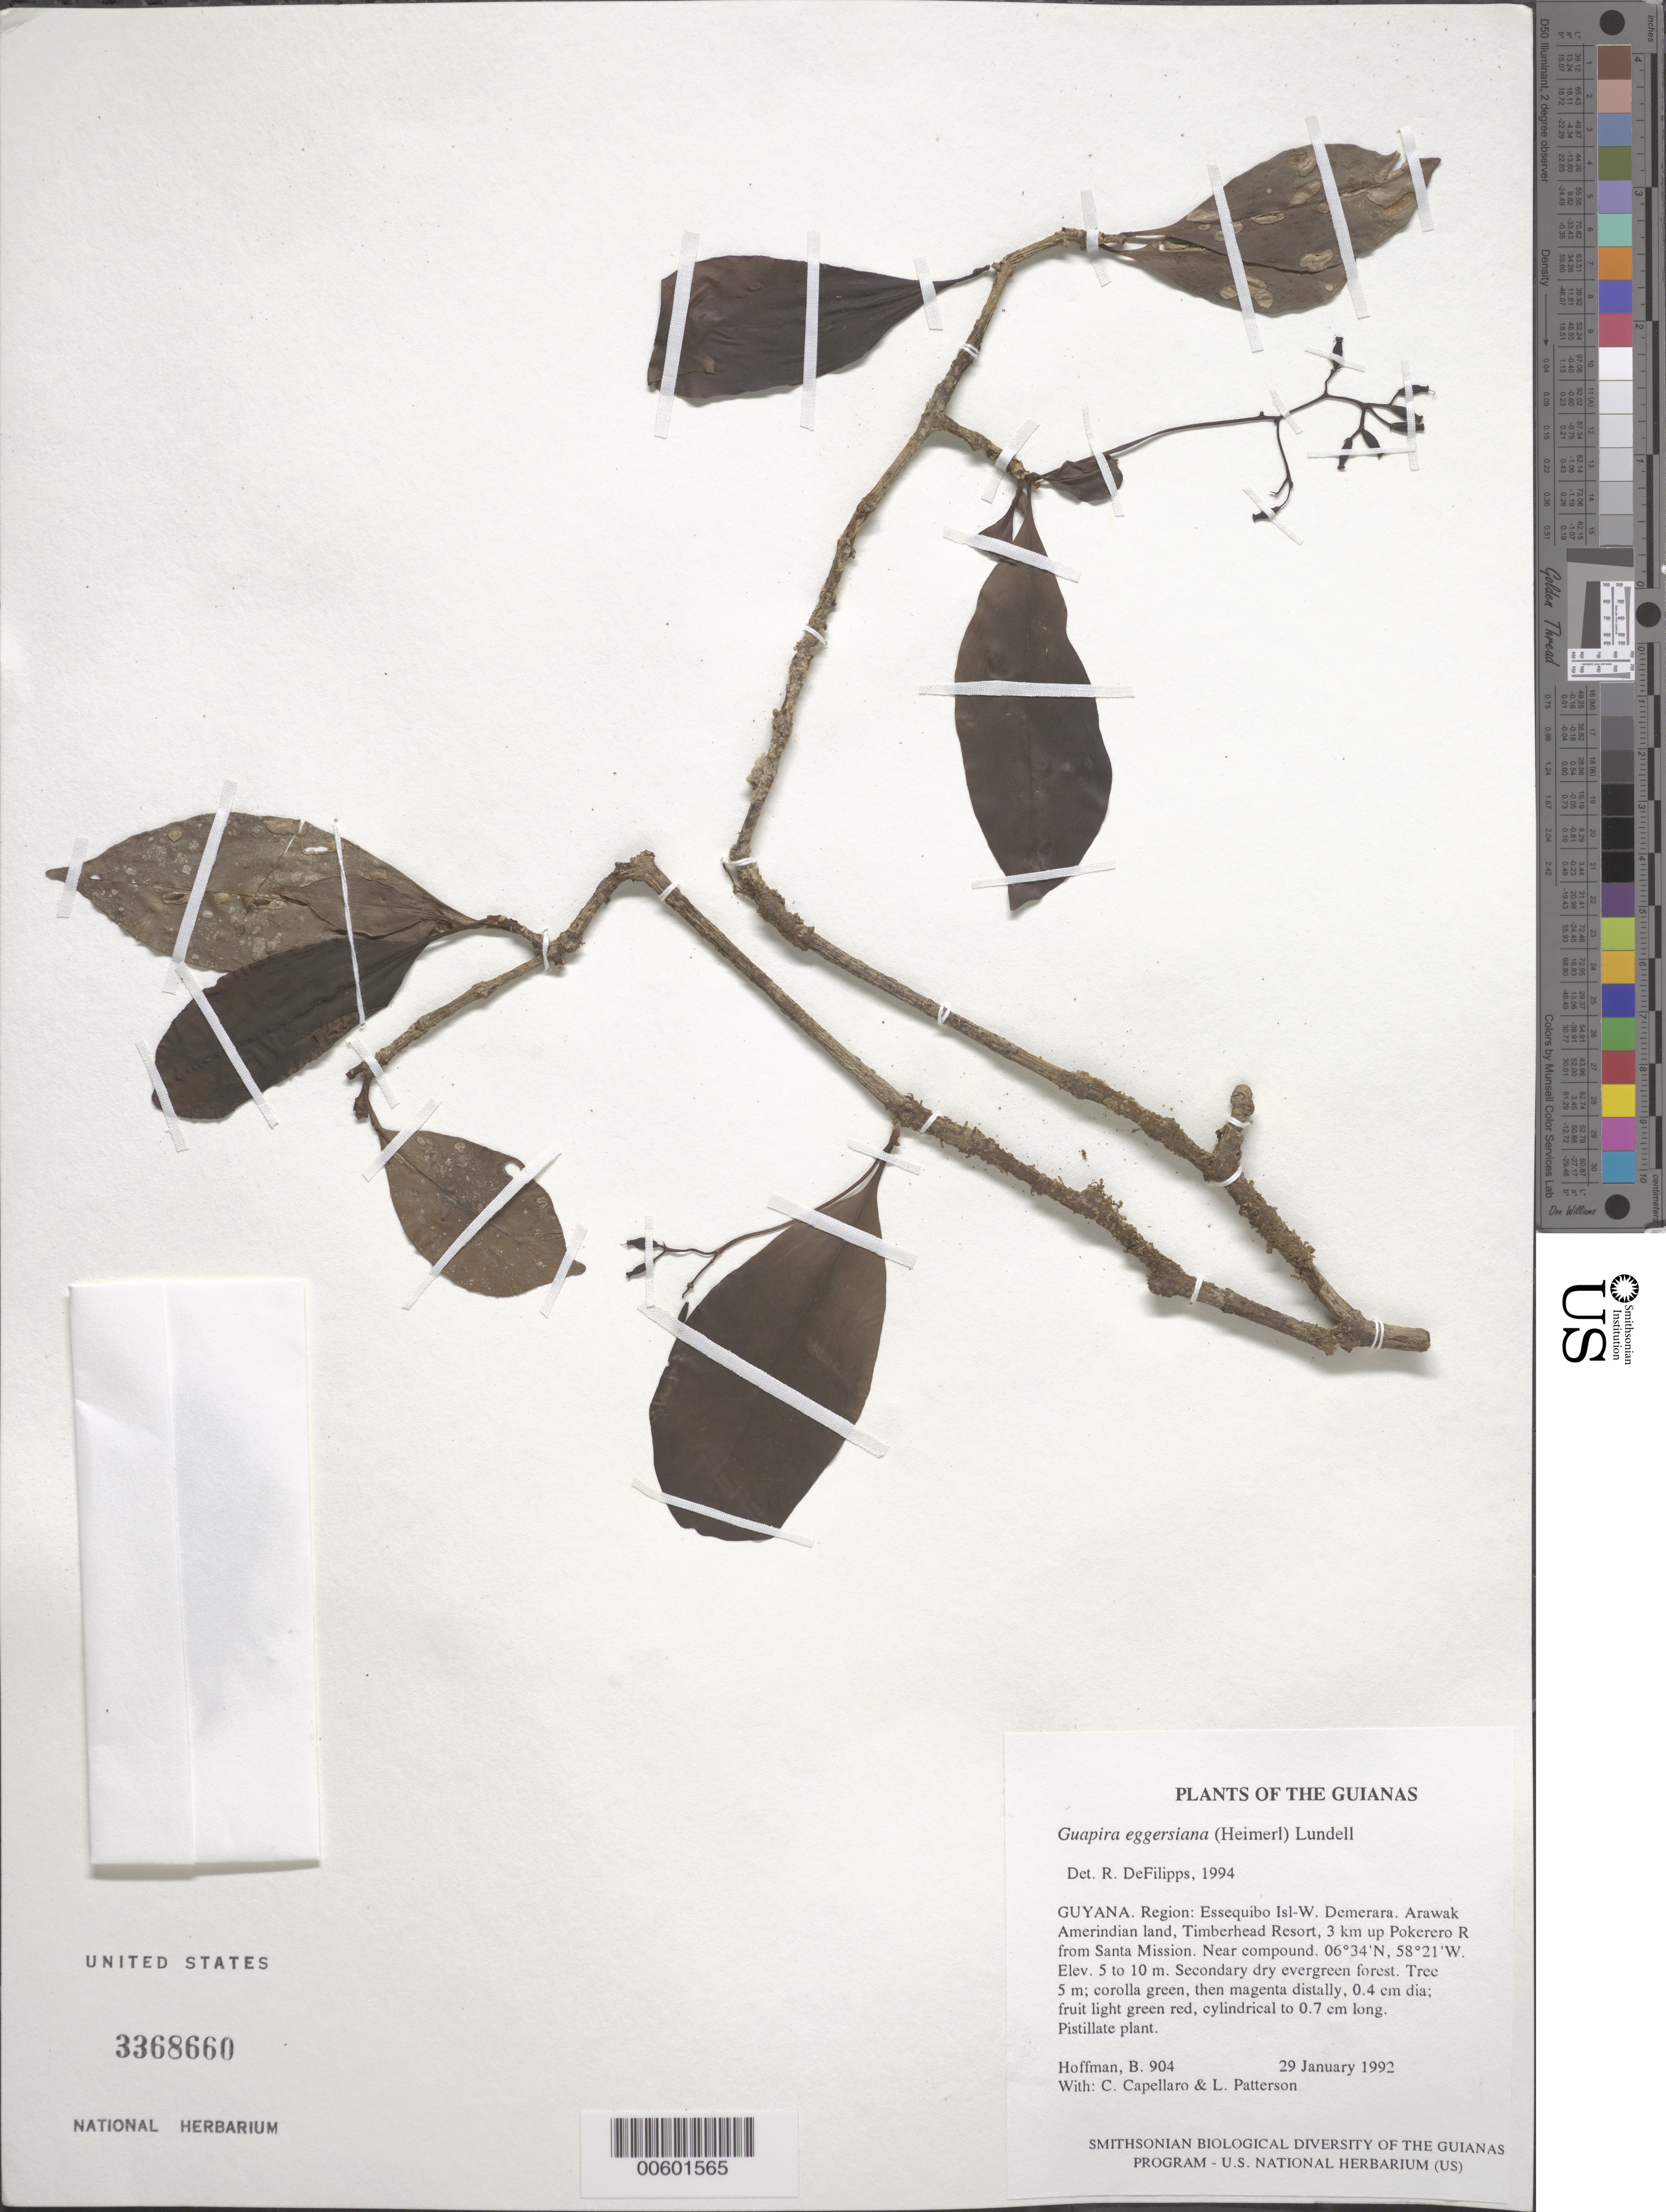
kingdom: Plantae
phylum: Tracheophyta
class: Magnoliopsida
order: Caryophyllales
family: Nyctaginaceae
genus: Guapira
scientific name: Guapira eggersiana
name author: (Heimerl) Lundell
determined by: DeFilipps, R. A.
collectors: B. Hoffman, C. Capellaro & L. Patterson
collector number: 904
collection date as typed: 29 January 1992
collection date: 1992-01-29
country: Guyana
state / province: Essequibo Isl-W. Demerara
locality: Arawak Amerindian land, Timberhead Resort, 3 km up Pokerero River from Santa Mission. Near compound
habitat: Secondary dry evergreen forest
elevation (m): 5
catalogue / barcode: US 3368660